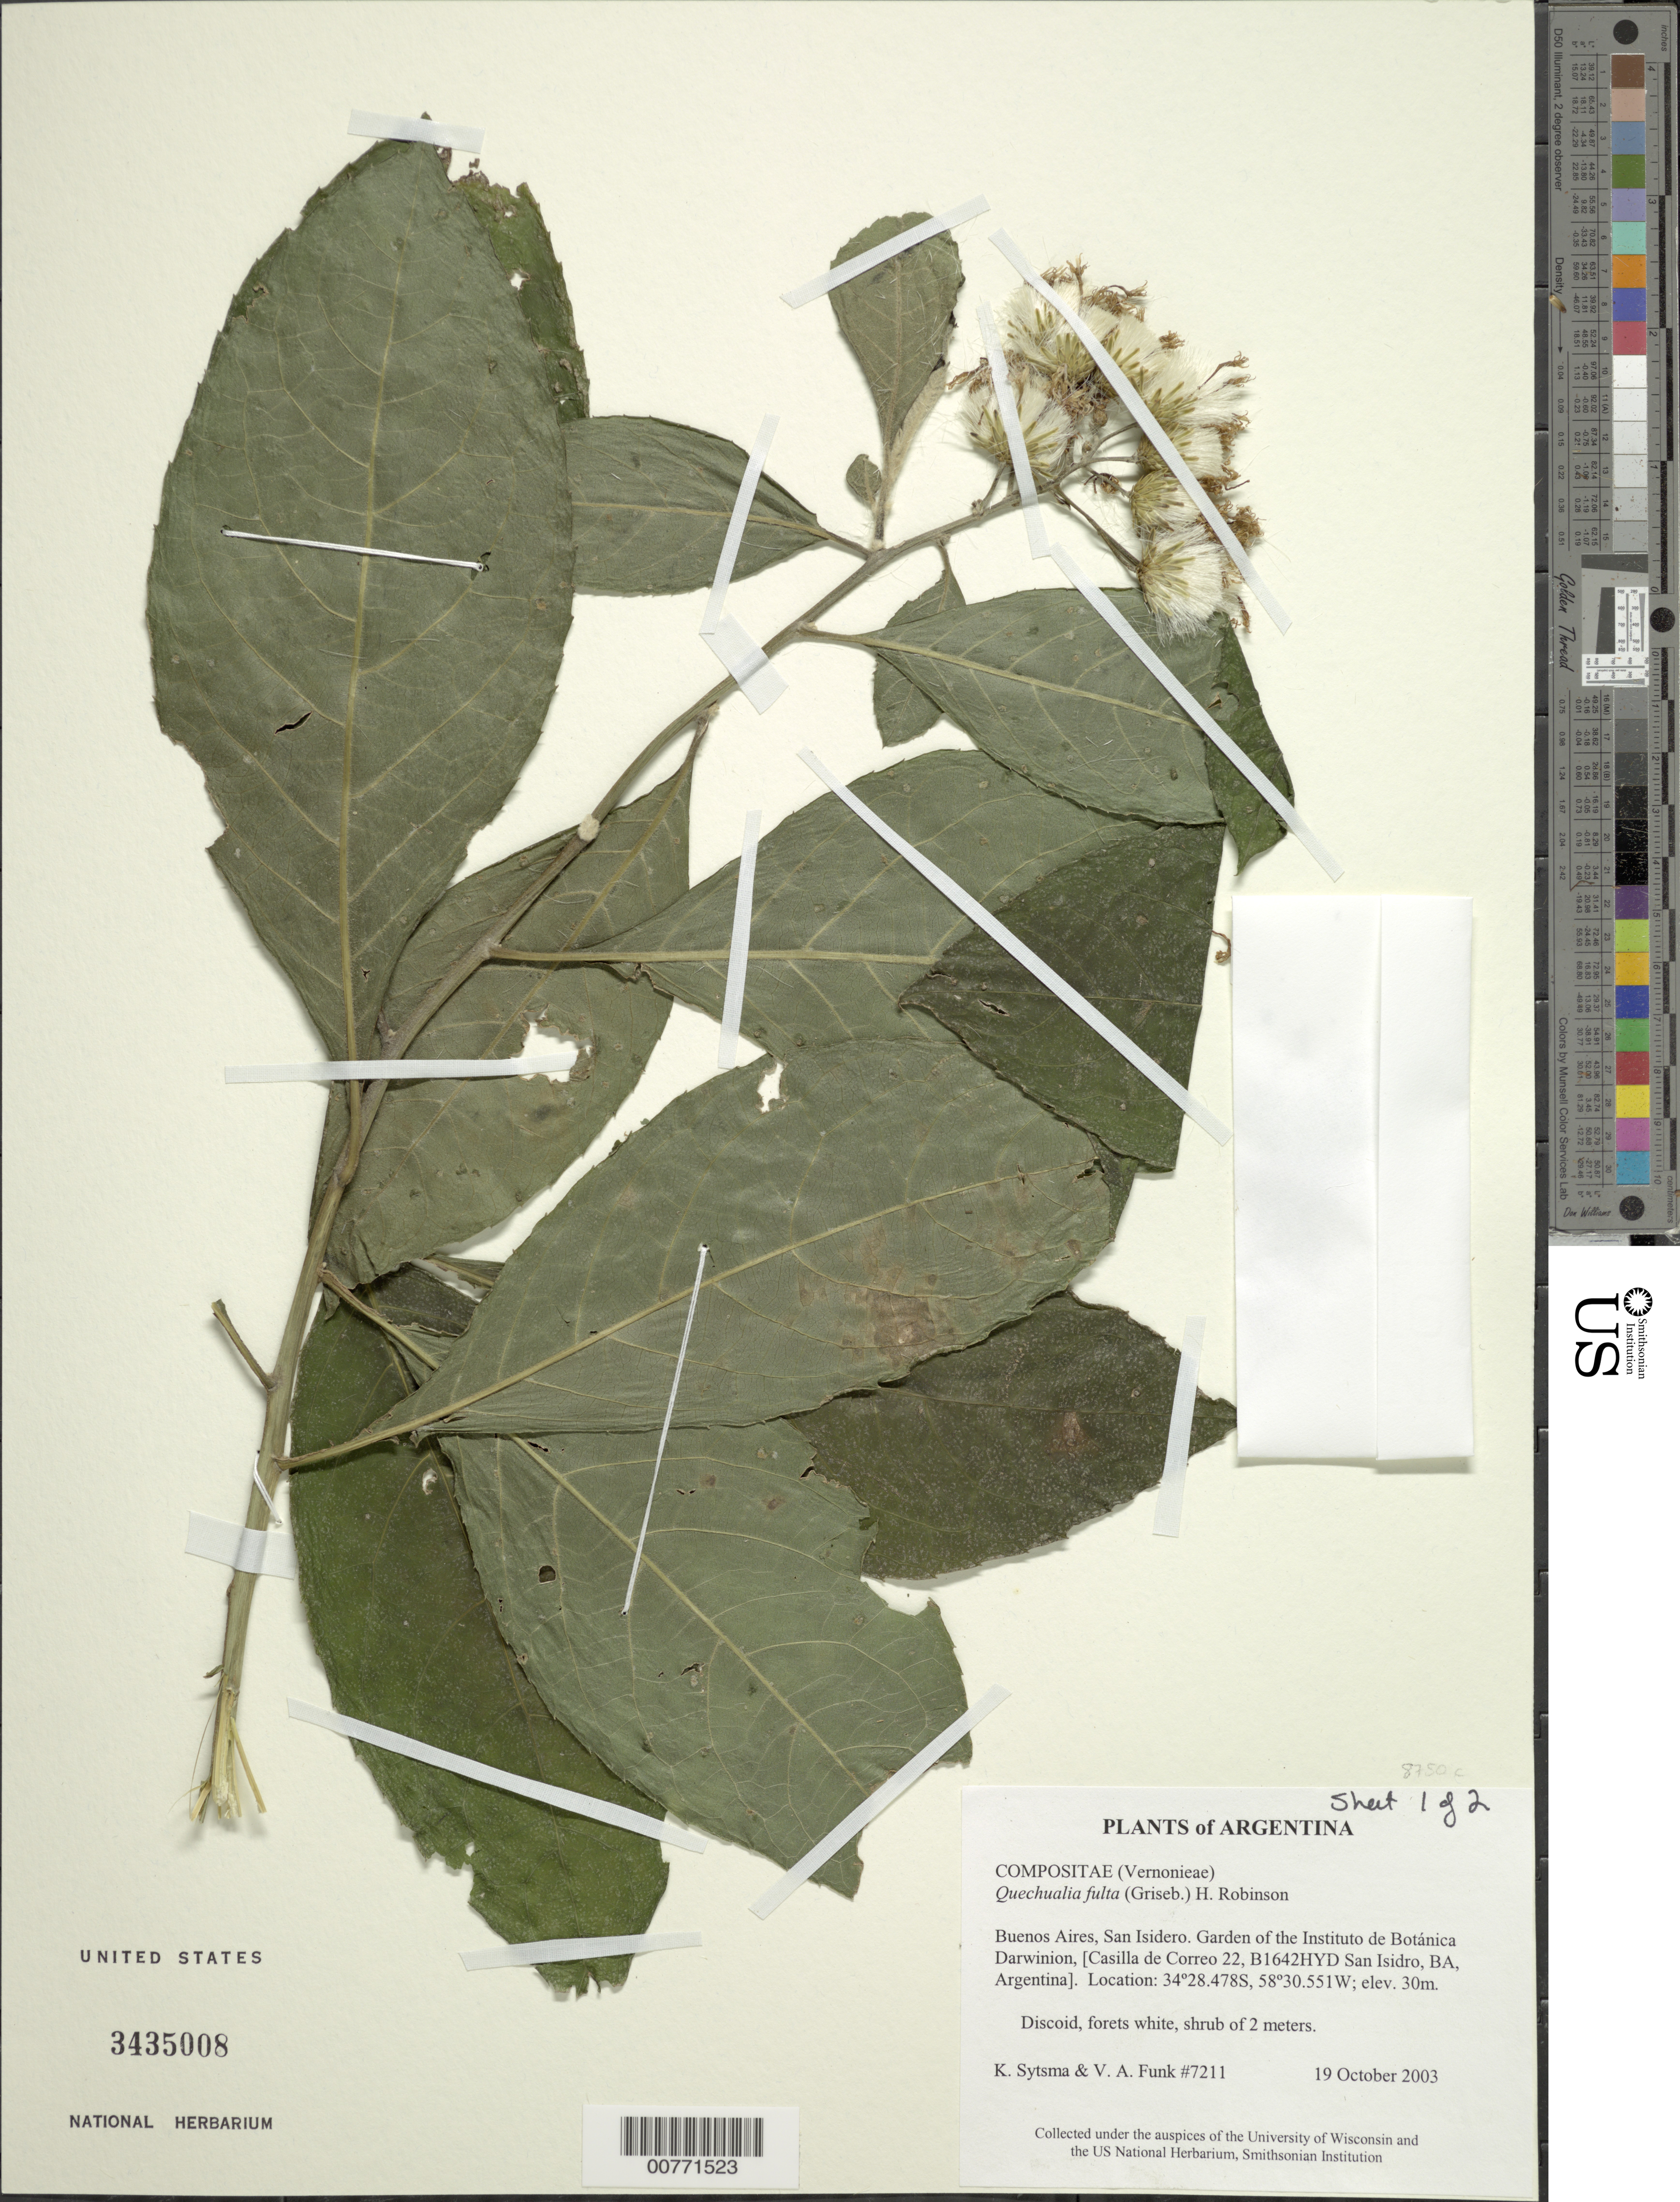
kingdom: Plantae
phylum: Tracheophyta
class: Magnoliopsida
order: Asterales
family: Asteraceae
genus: Quechualia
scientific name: Quechualia fulta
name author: (Griseb.) H. Rob.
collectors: K. J. Sytsma & V. Funk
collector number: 7211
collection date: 2003-10-19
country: Argentina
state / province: Buenos Aires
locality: San Isidero; Instituto de Botanica Darwinion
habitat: Garden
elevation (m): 30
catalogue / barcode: US 3435008